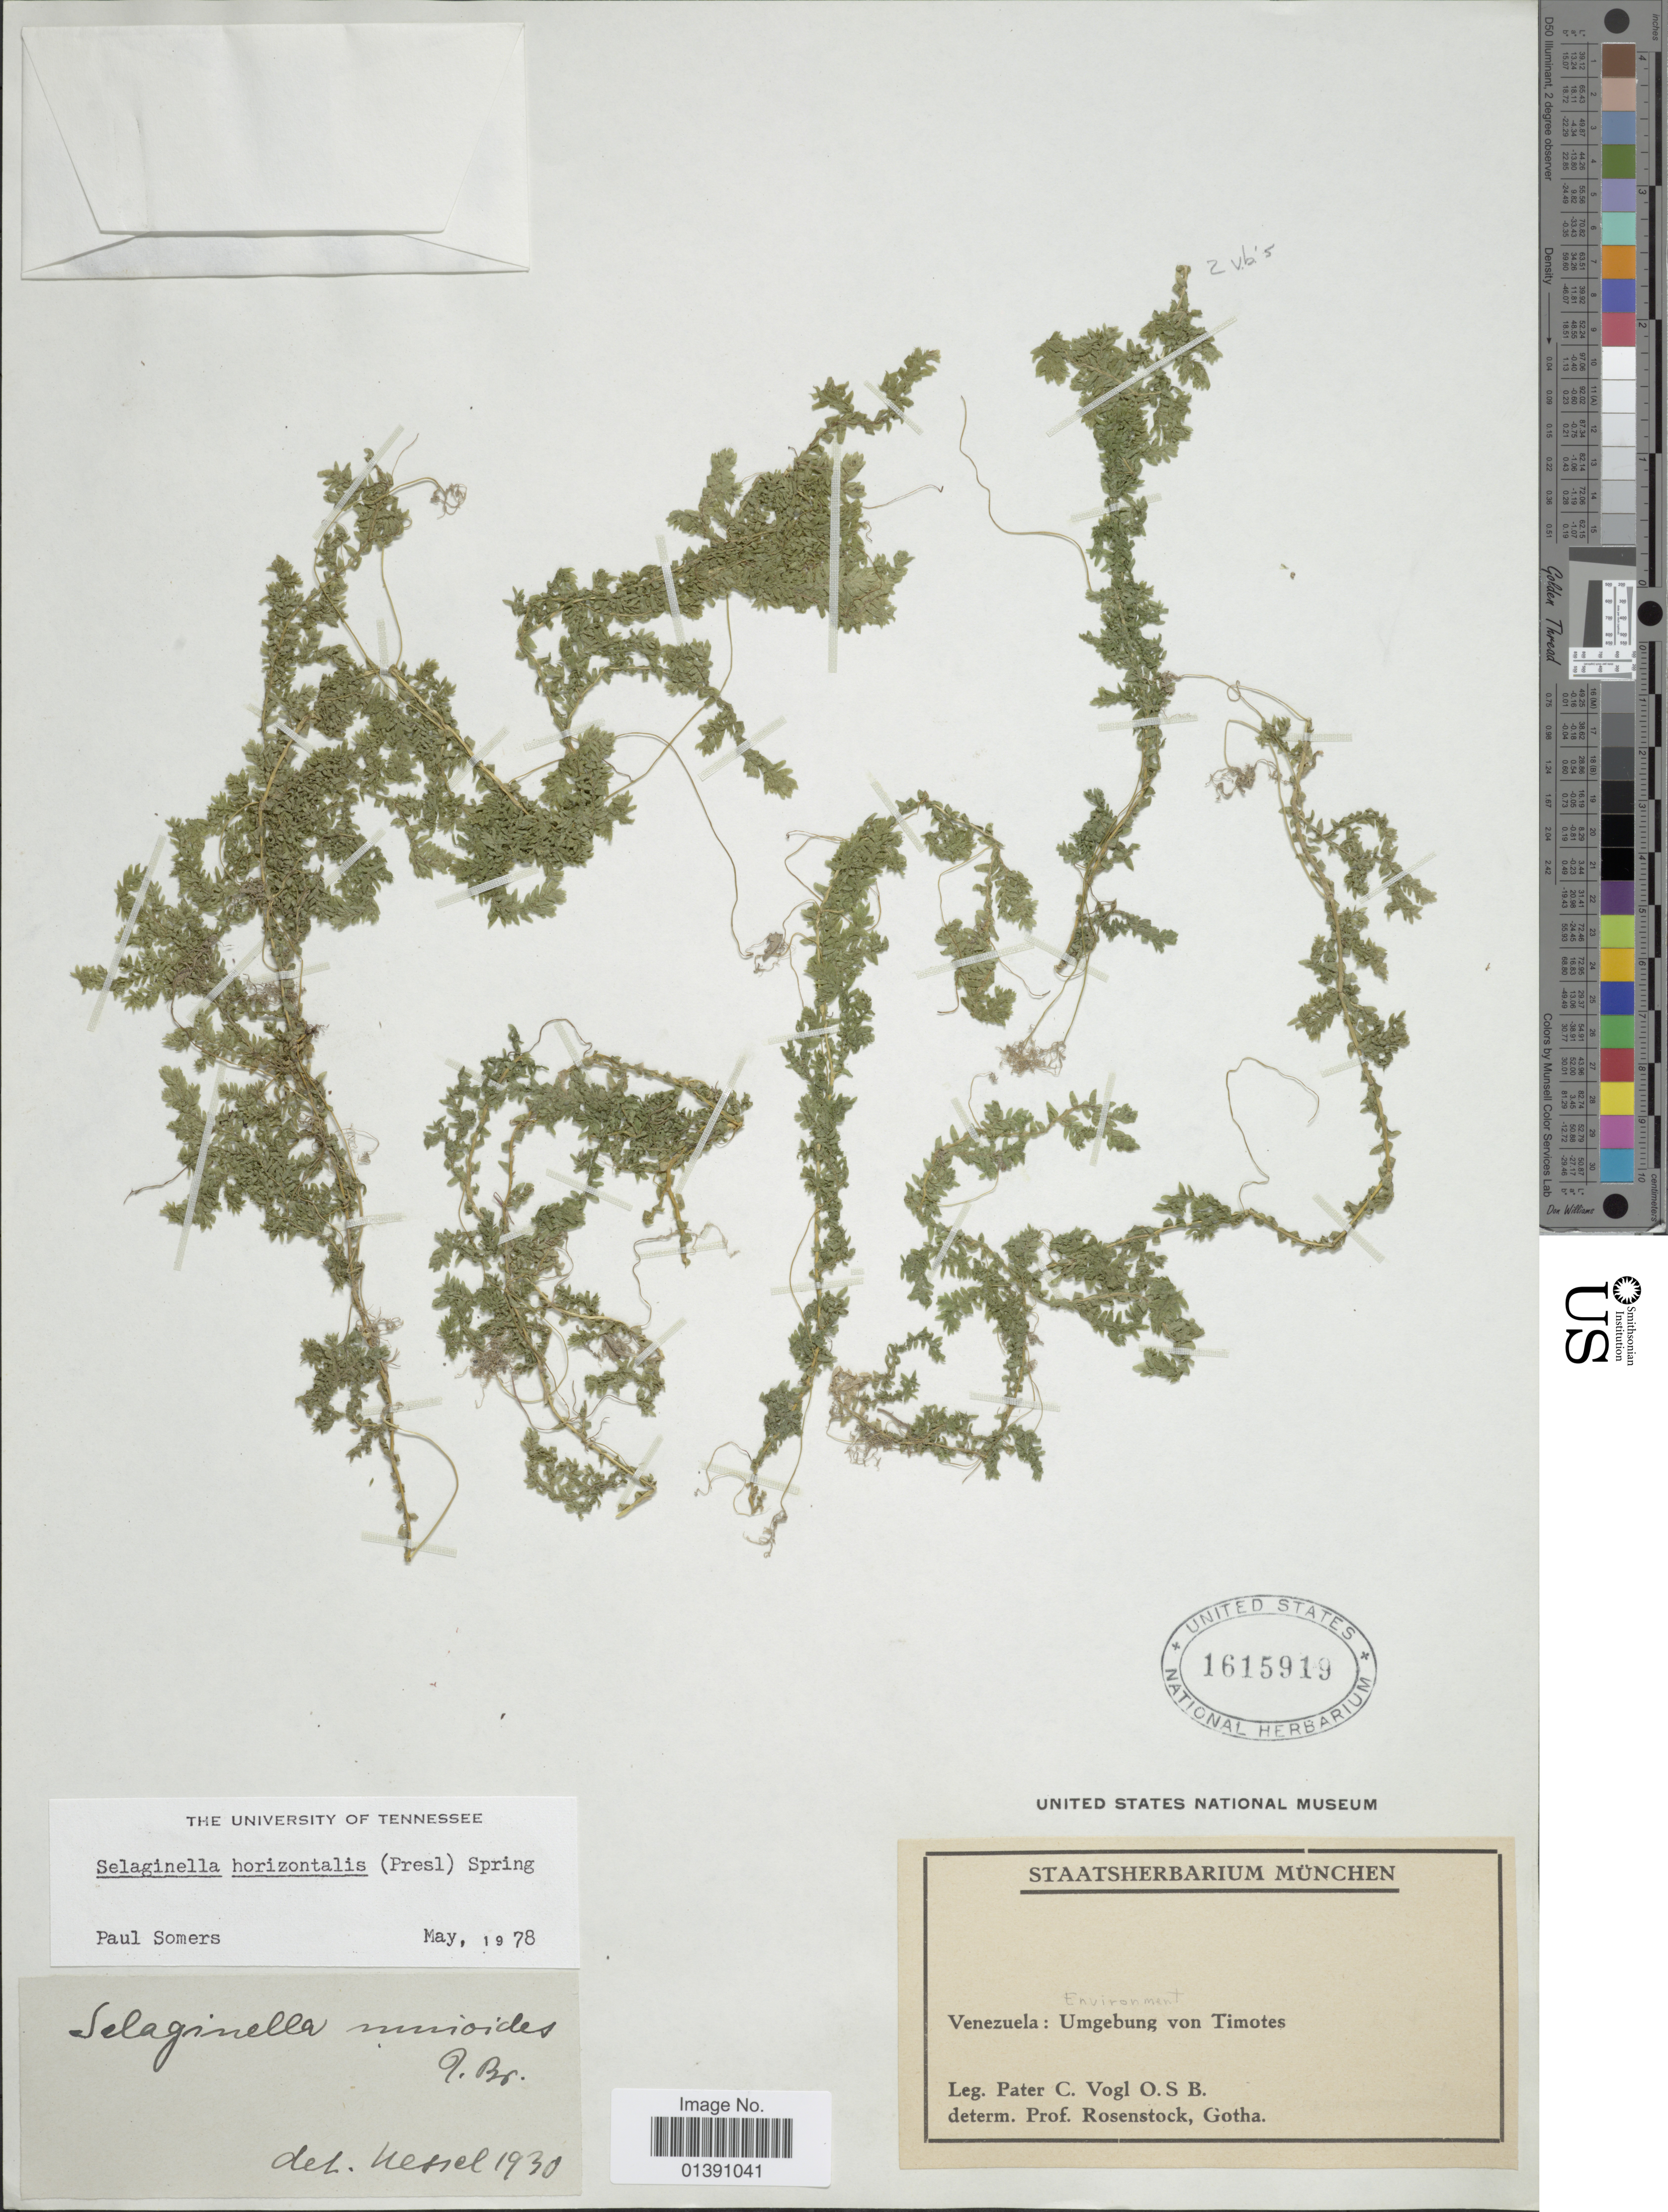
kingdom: Plantae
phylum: Tracheophyta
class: Lycopodiopsida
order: Selaginellales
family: Selaginellaceae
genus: Selaginella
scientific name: Selaginella horizontalis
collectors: C. Vogel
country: Venezuela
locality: Environment Umgebung von Timotes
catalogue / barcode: US 1615919